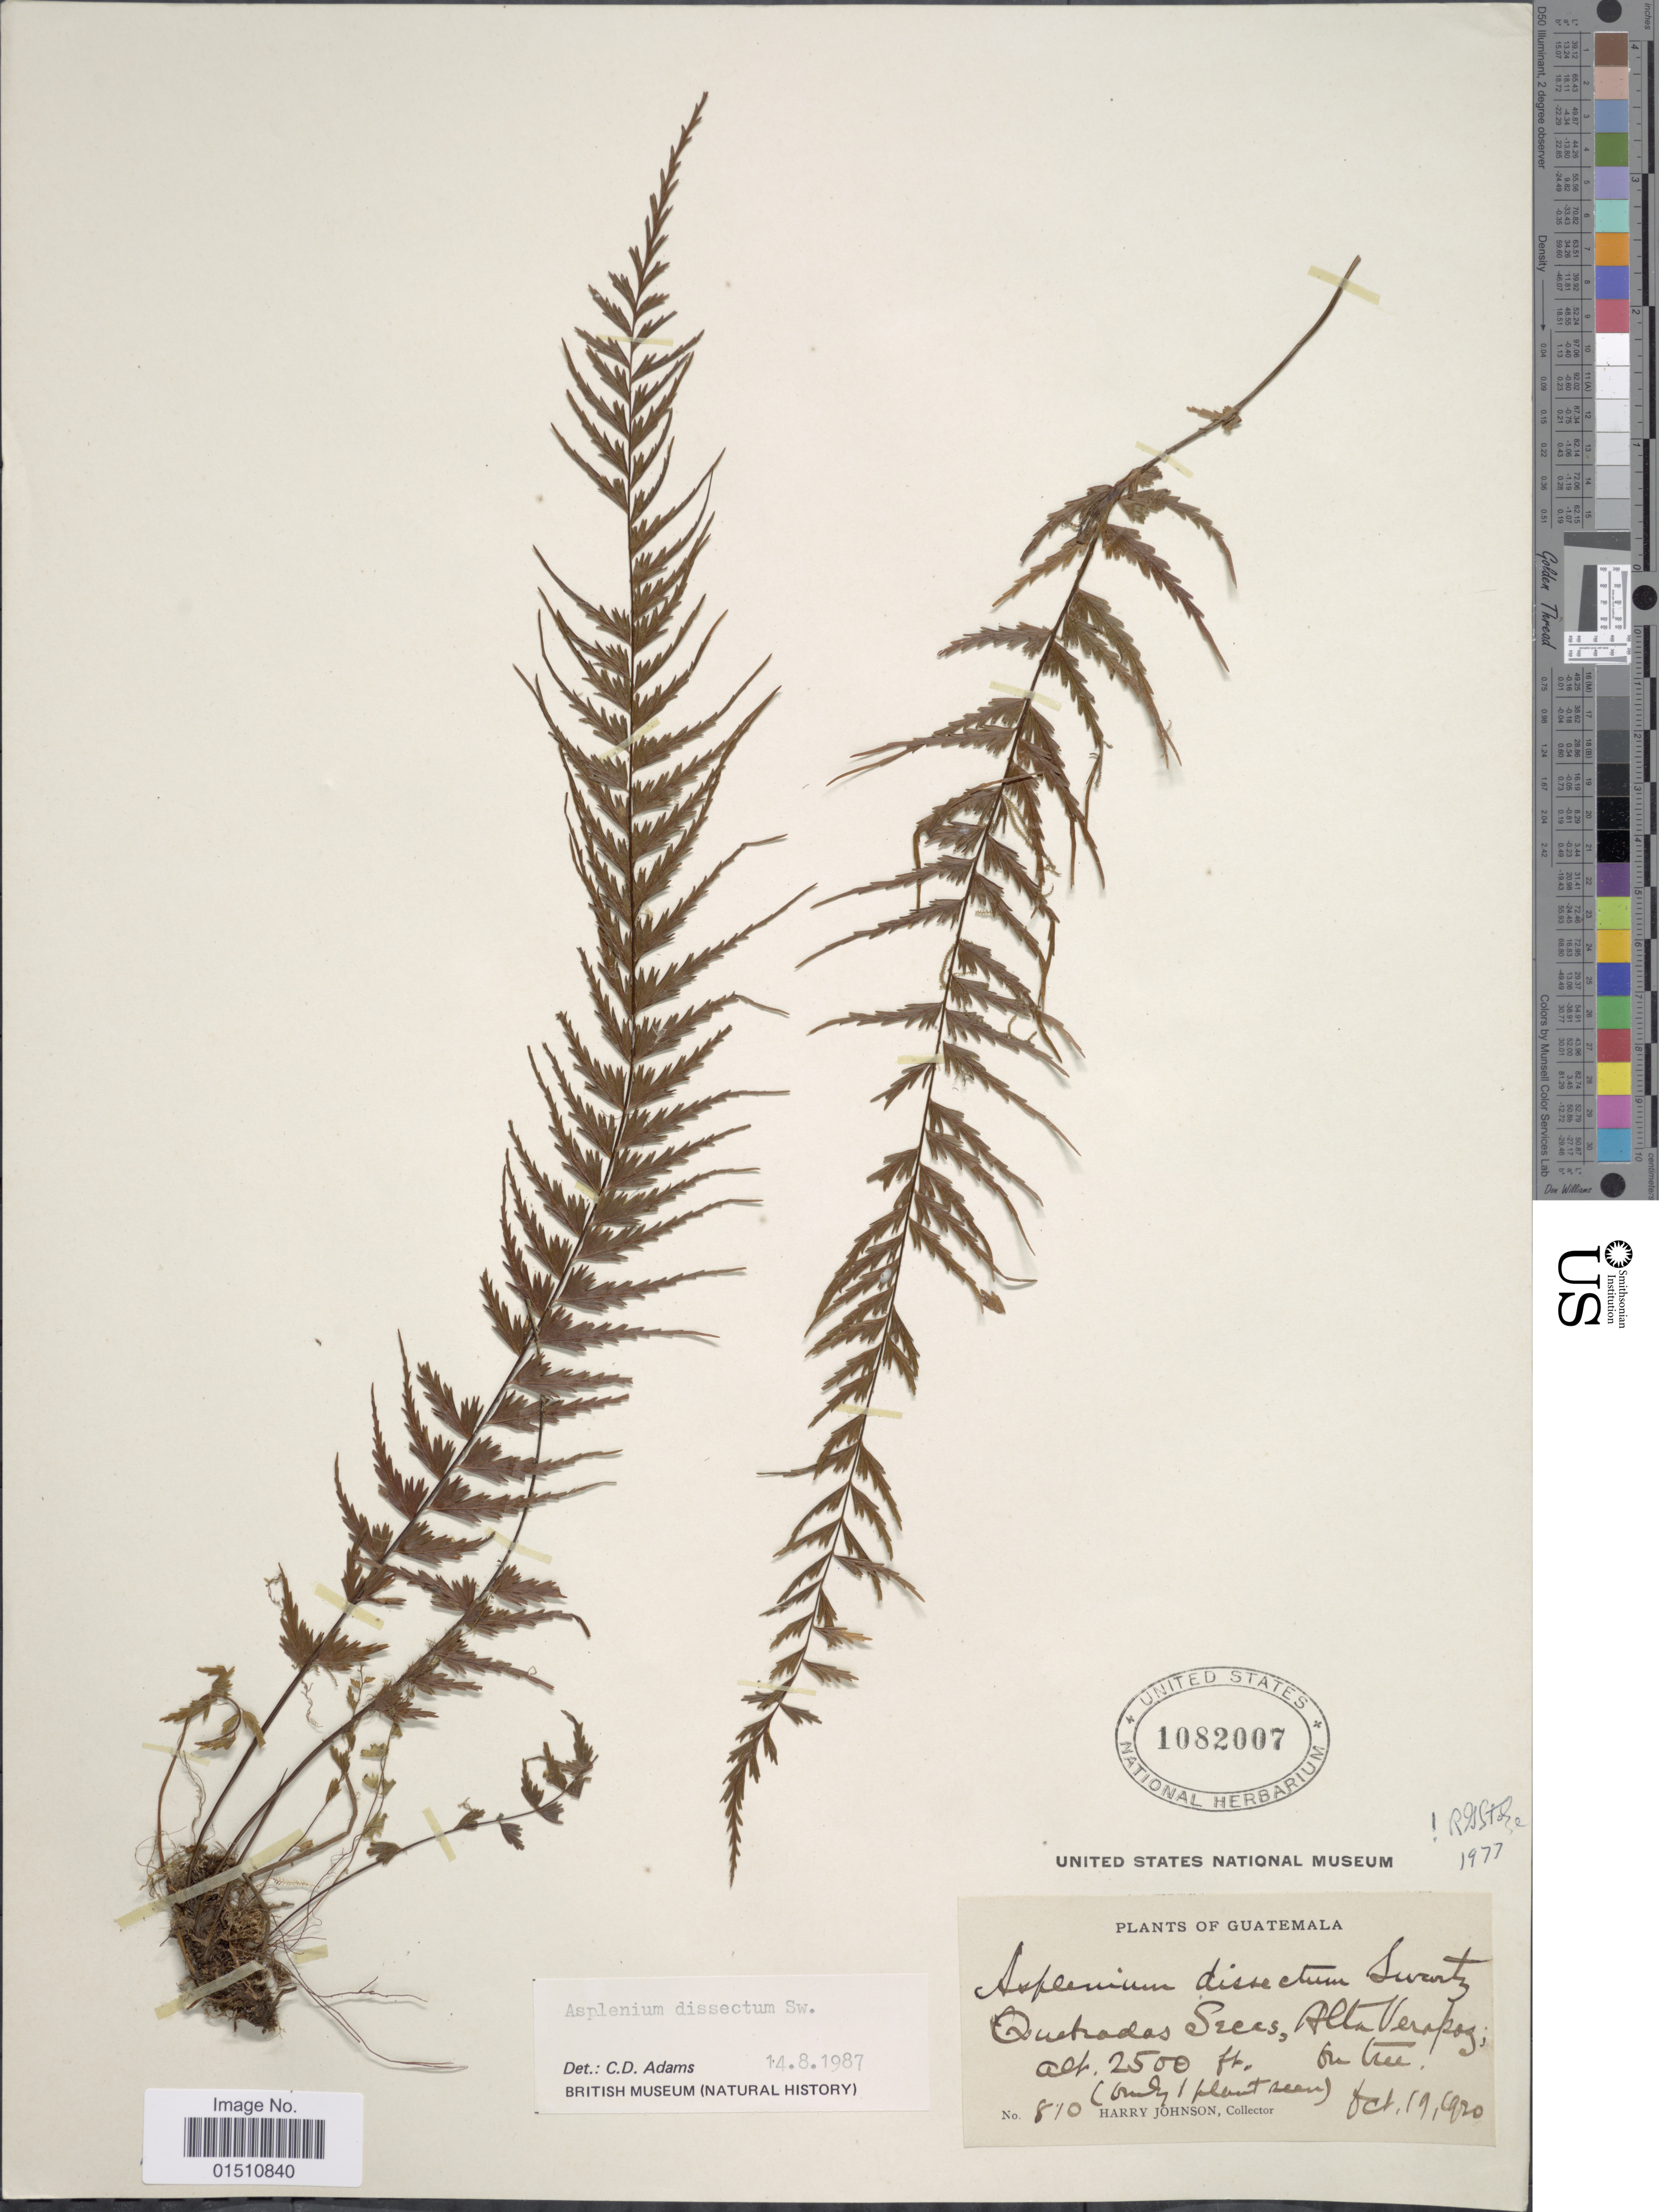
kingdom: Plantae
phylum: Tracheophyta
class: Polypodiopsida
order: Polypodiales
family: Aspleniaceae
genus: Asplenium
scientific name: Asplenium dissectum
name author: Brack. in Wilkes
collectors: H. Johnson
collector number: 810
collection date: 1920-10-19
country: Guatemala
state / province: Alta Verapaz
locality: Guatemala, Quebrabas Secas,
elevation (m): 762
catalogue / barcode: US 1082007